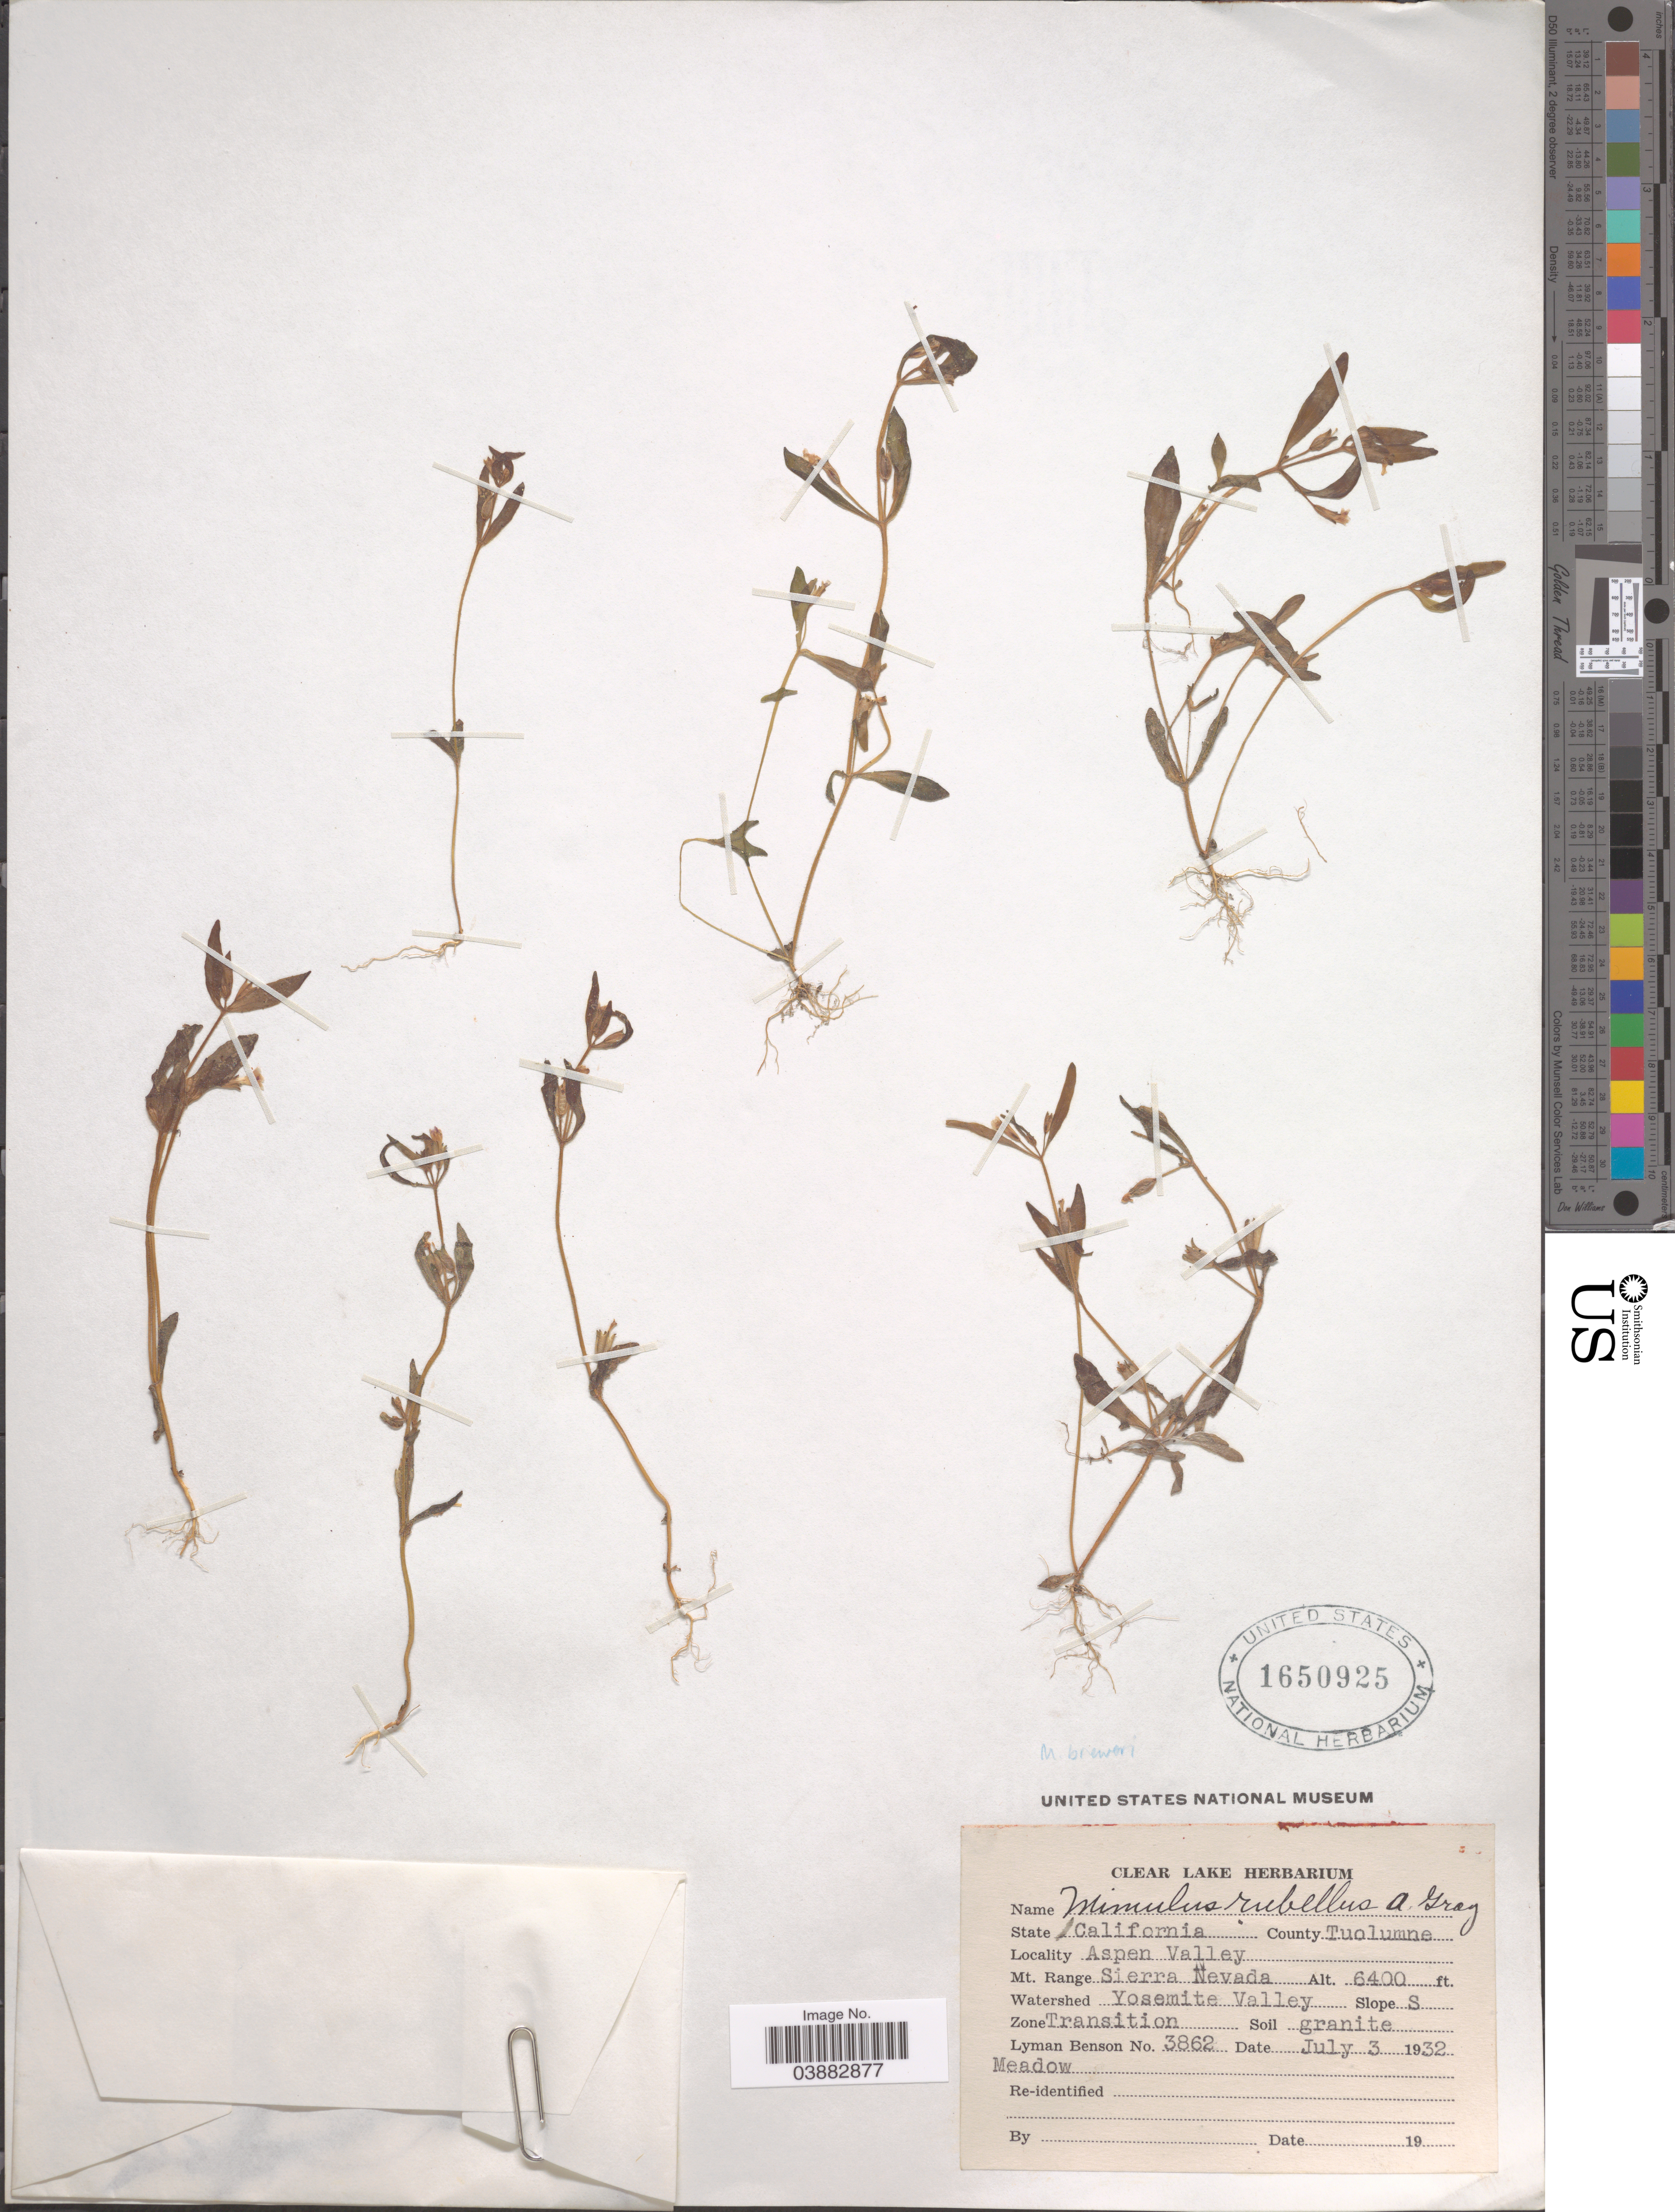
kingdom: Plantae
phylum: Tracheophyta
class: Magnoliopsida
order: Lamiales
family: Phrymaceae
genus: Mimulus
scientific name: Mimulus rubellus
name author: A. Gray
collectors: L. D. Benson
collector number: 3862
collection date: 1932-07-03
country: United States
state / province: California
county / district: Tuolumne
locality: County Tuolumne. Aspen Valley. Mt. Range Sierra Nevada. Watershed Yosemite Valley. Slope S. Zone Transition.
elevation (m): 1951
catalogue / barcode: US 1650925